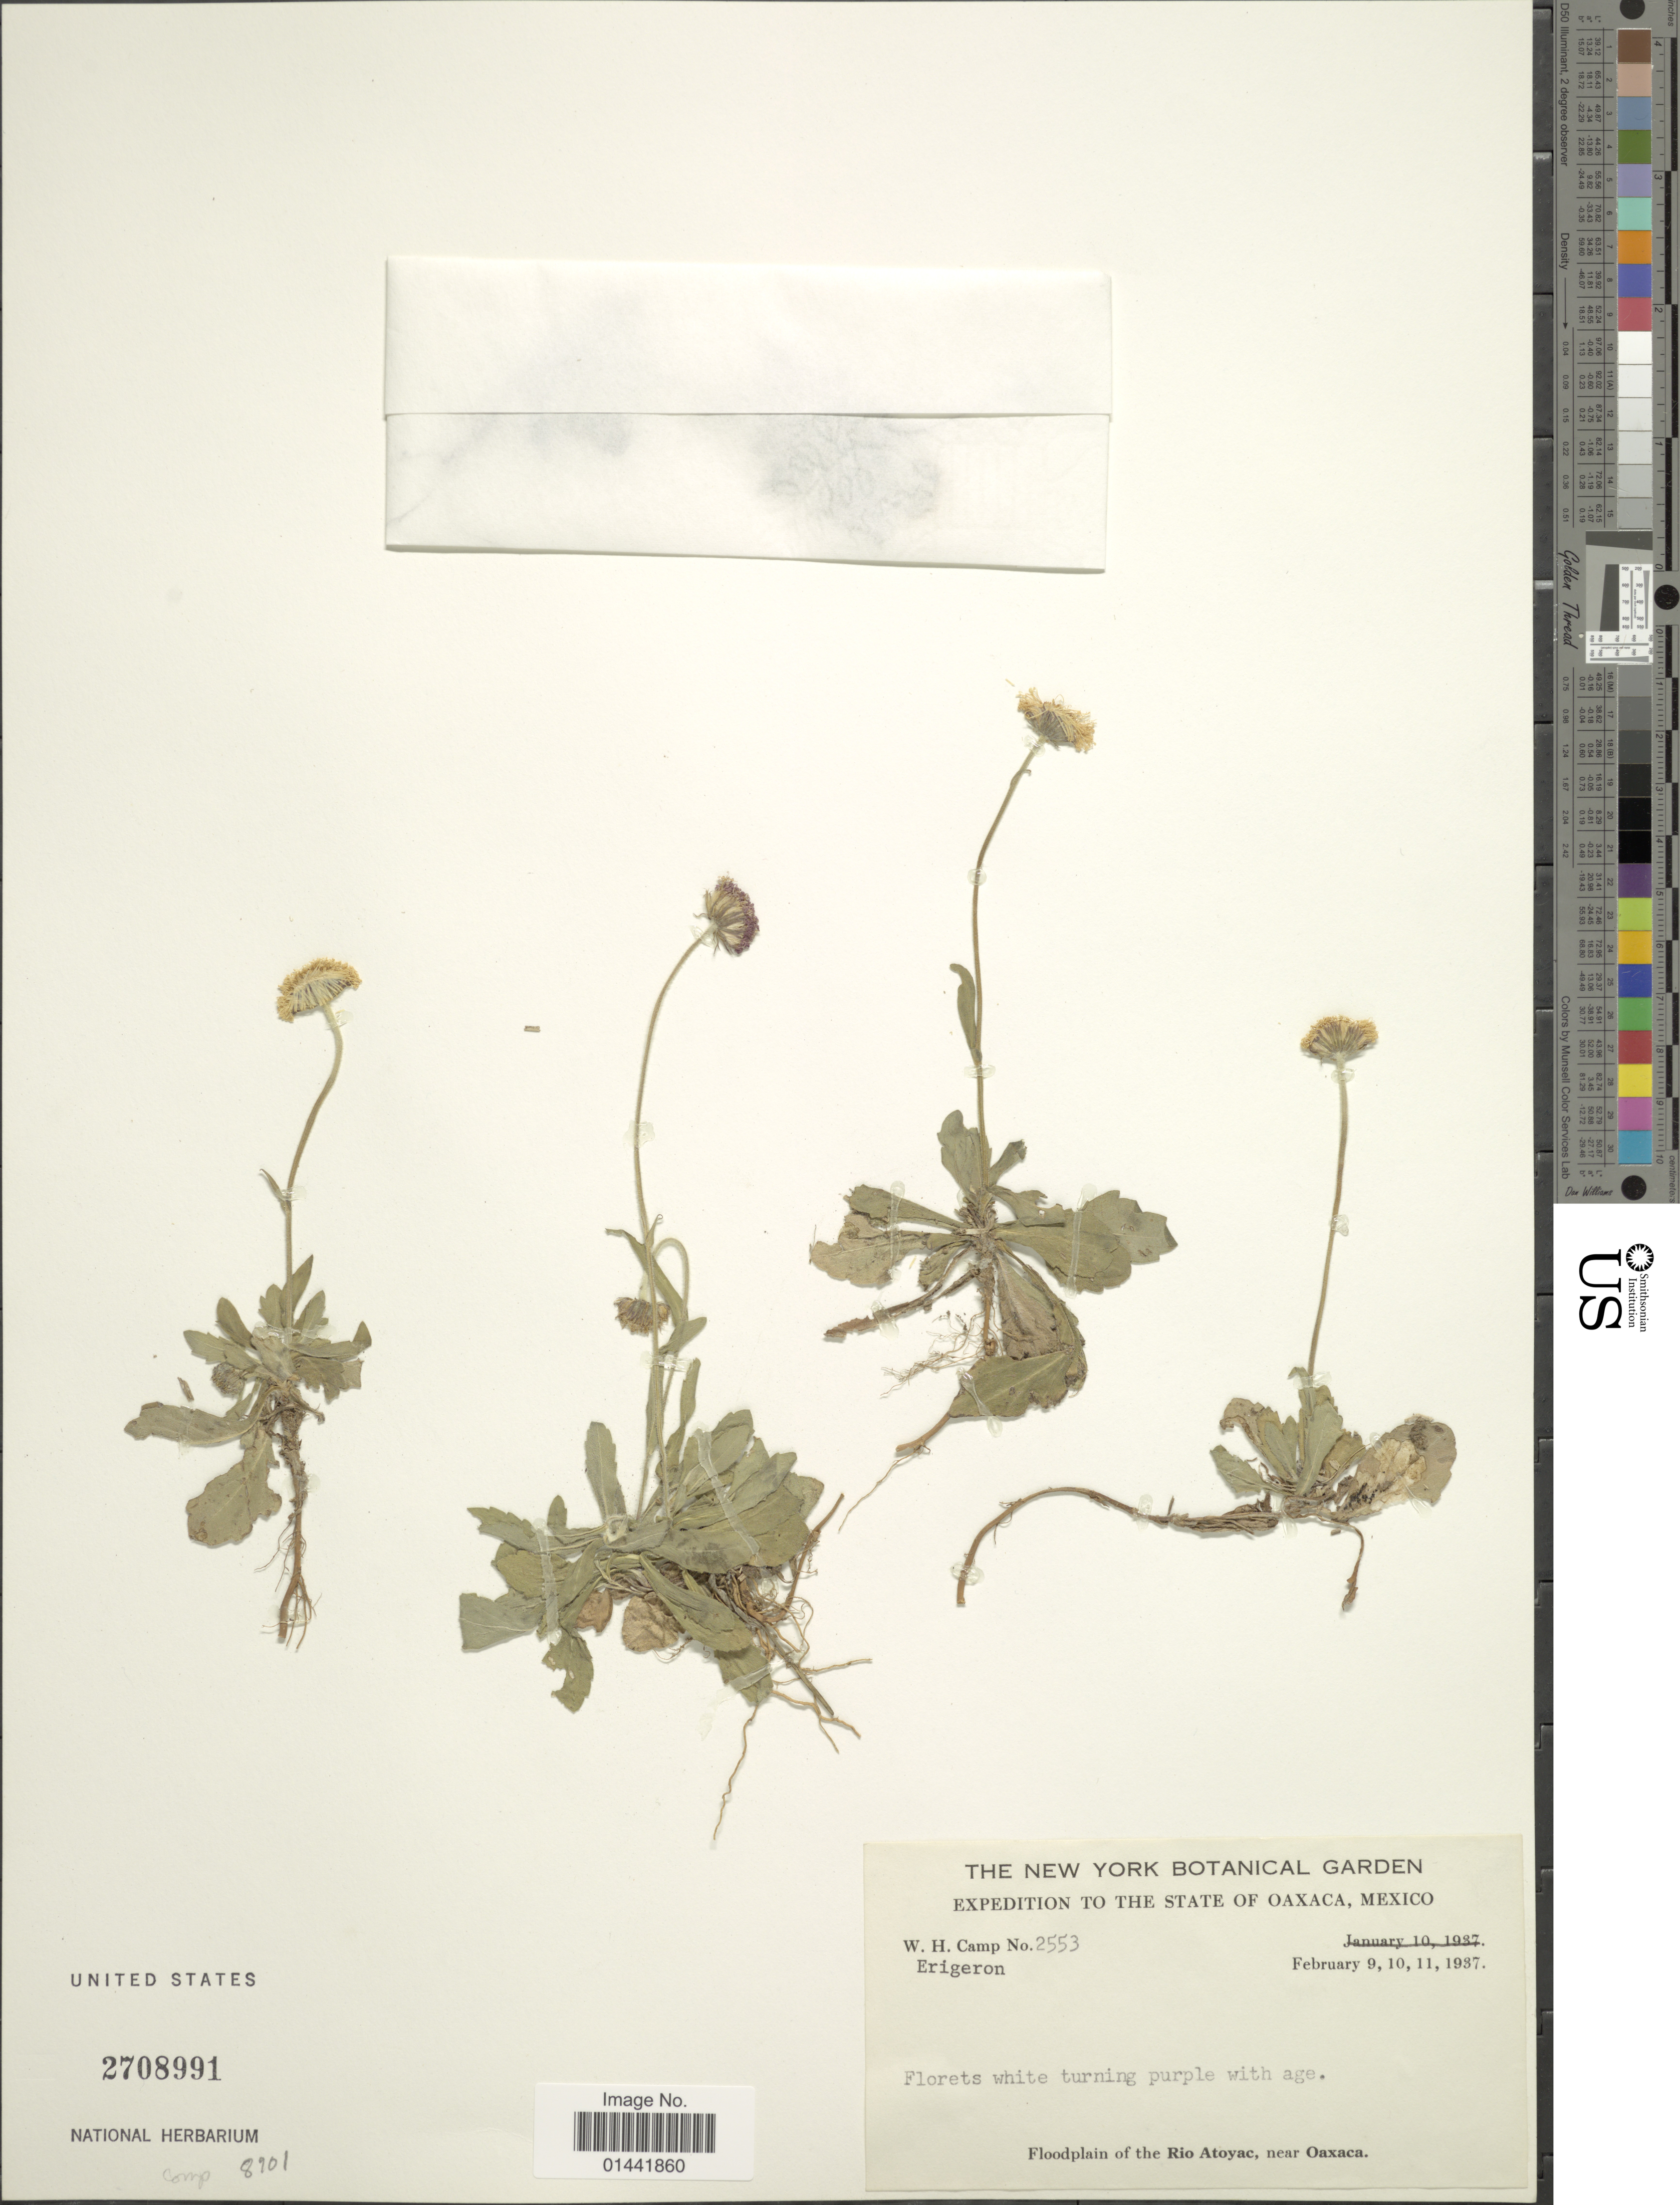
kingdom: Plantae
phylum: Tracheophyta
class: Magnoliopsida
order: Asterales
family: Asteraceae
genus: Erigeron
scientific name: Erigeron scaposus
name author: DC.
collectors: W. H. Camp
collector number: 2553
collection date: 1937-02-09/1937-02-11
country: Mexico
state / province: Oaxaca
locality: Floodplain of the Rio Atoyac, near Oaxaca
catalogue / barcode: US 2708991